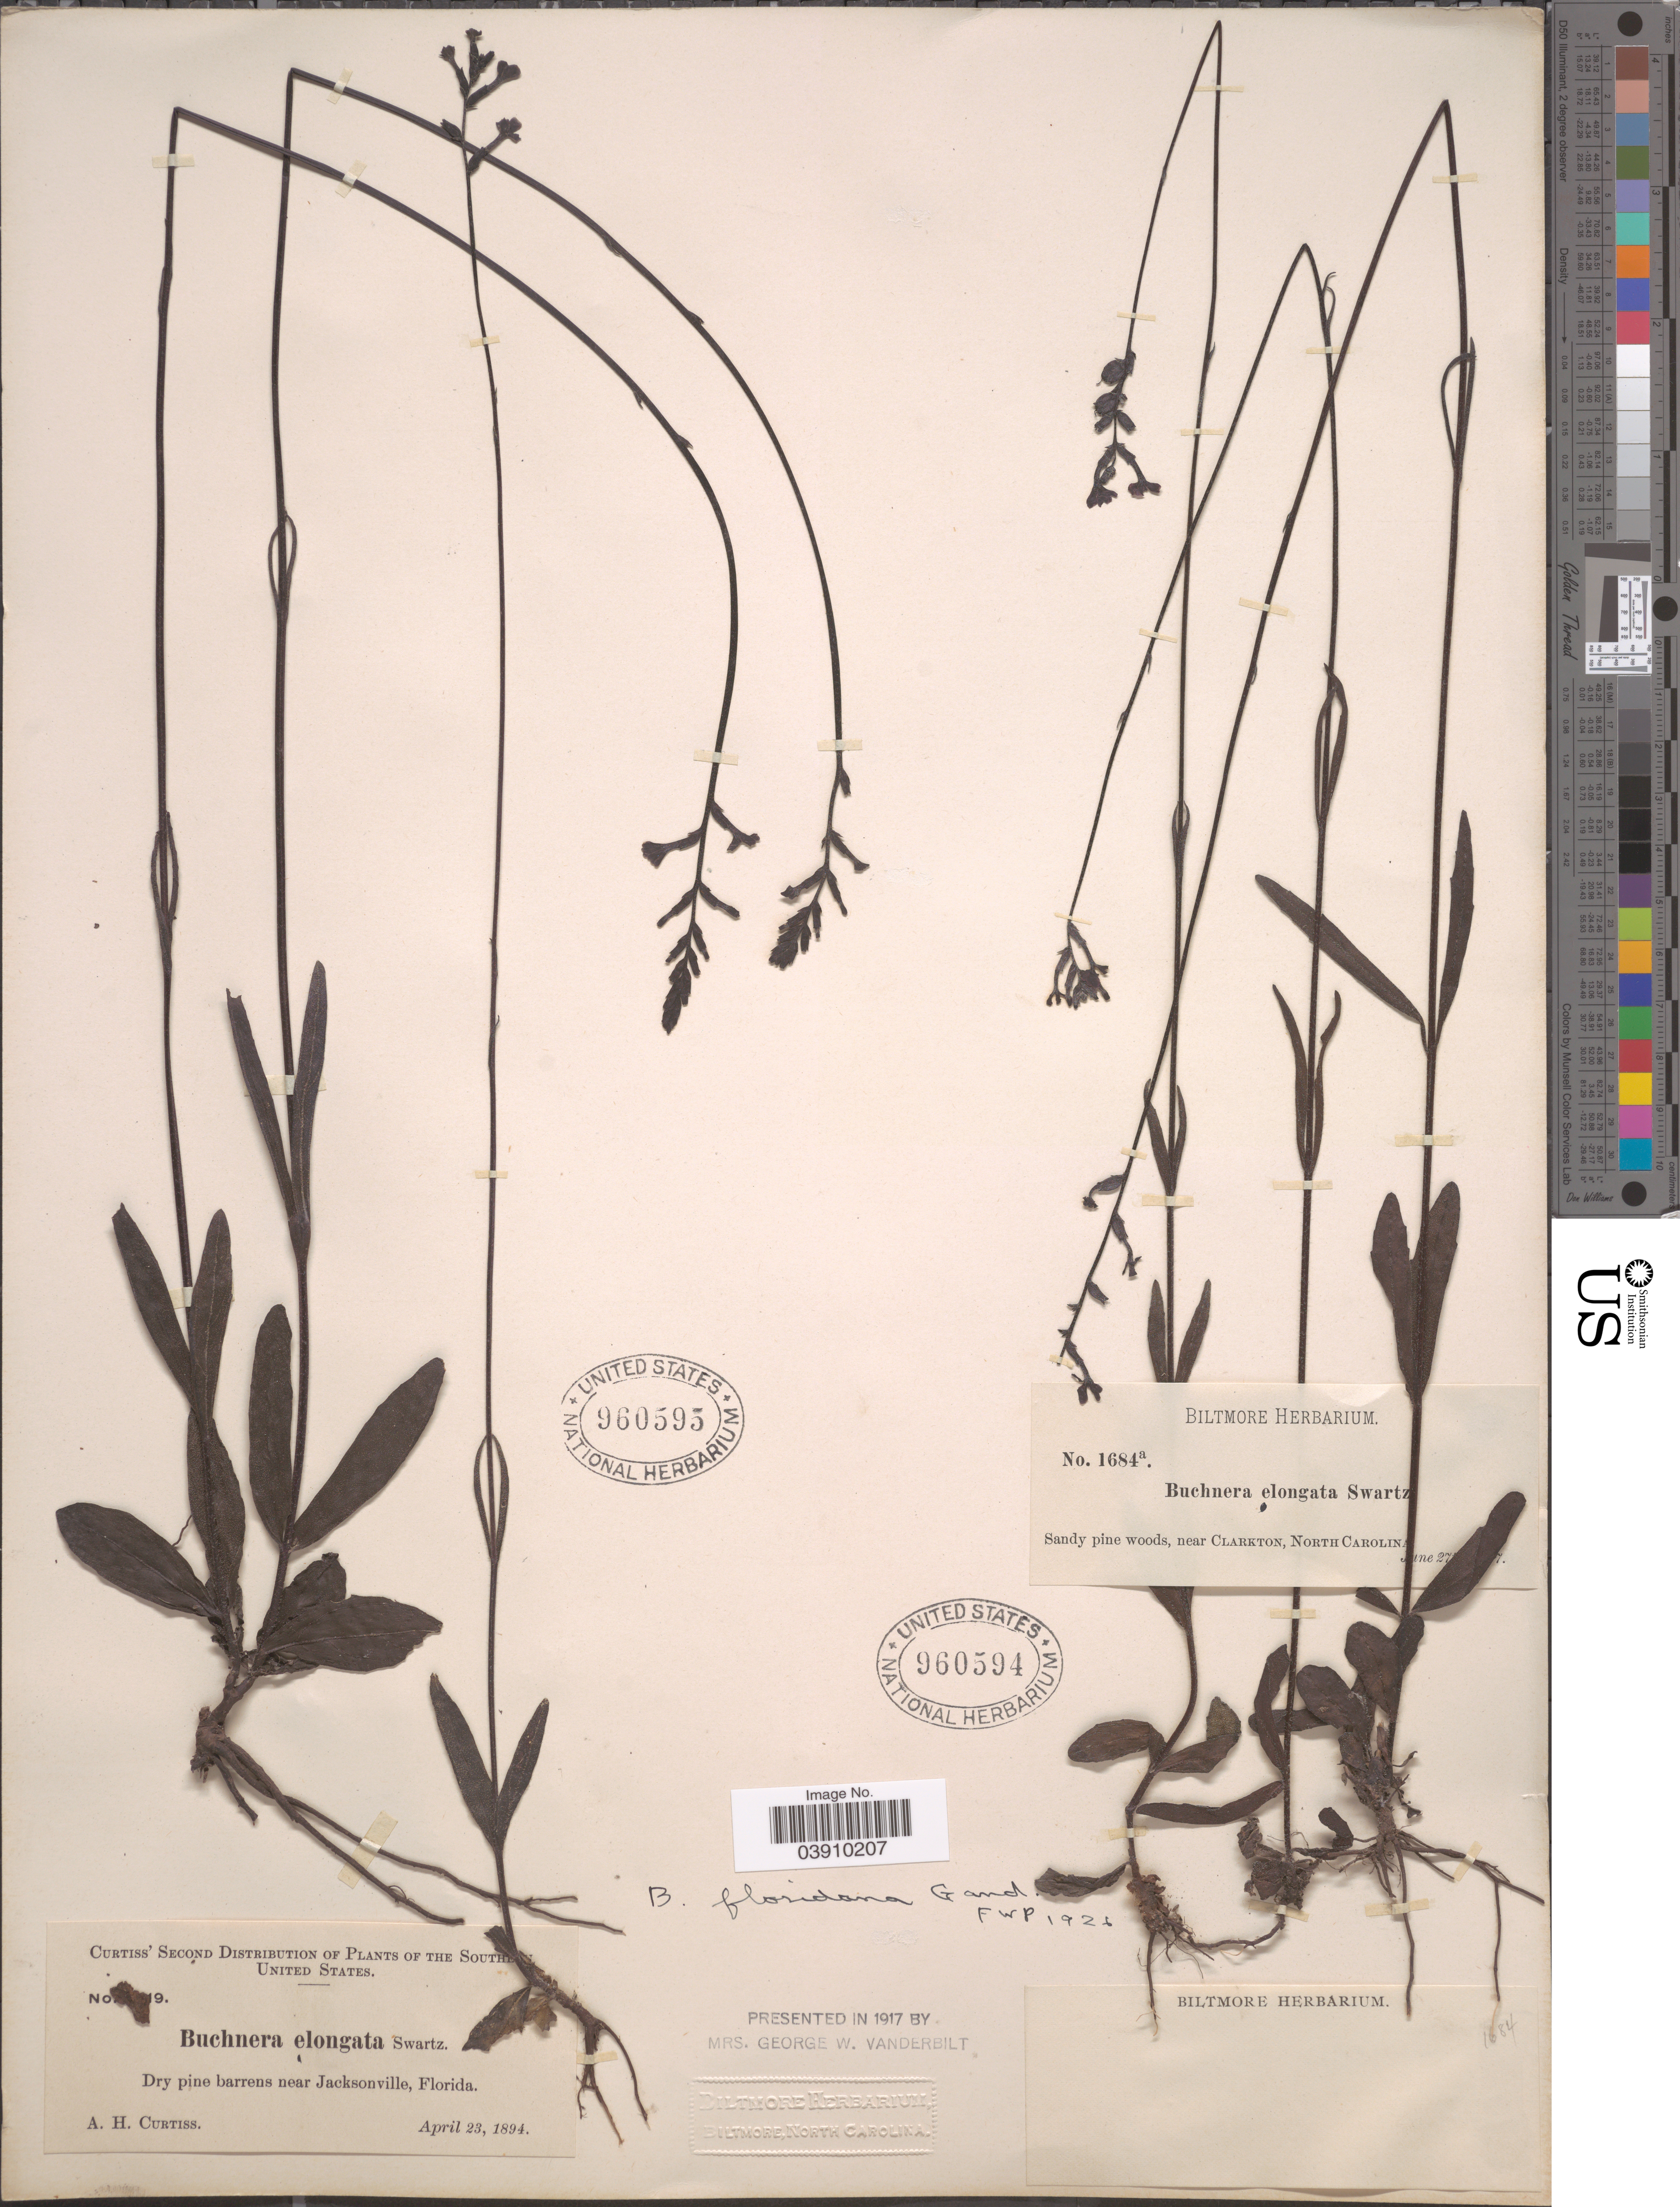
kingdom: Plantae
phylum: Tracheophyta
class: Magnoliopsida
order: Lamiales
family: Orobanchaceae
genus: Buchnera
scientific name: Buchnera floridana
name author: Gand.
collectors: ex herb. Biltmore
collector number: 1684a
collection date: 1897-06-27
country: United States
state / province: North Carolina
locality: Near Clarkton.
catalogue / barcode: US 960594